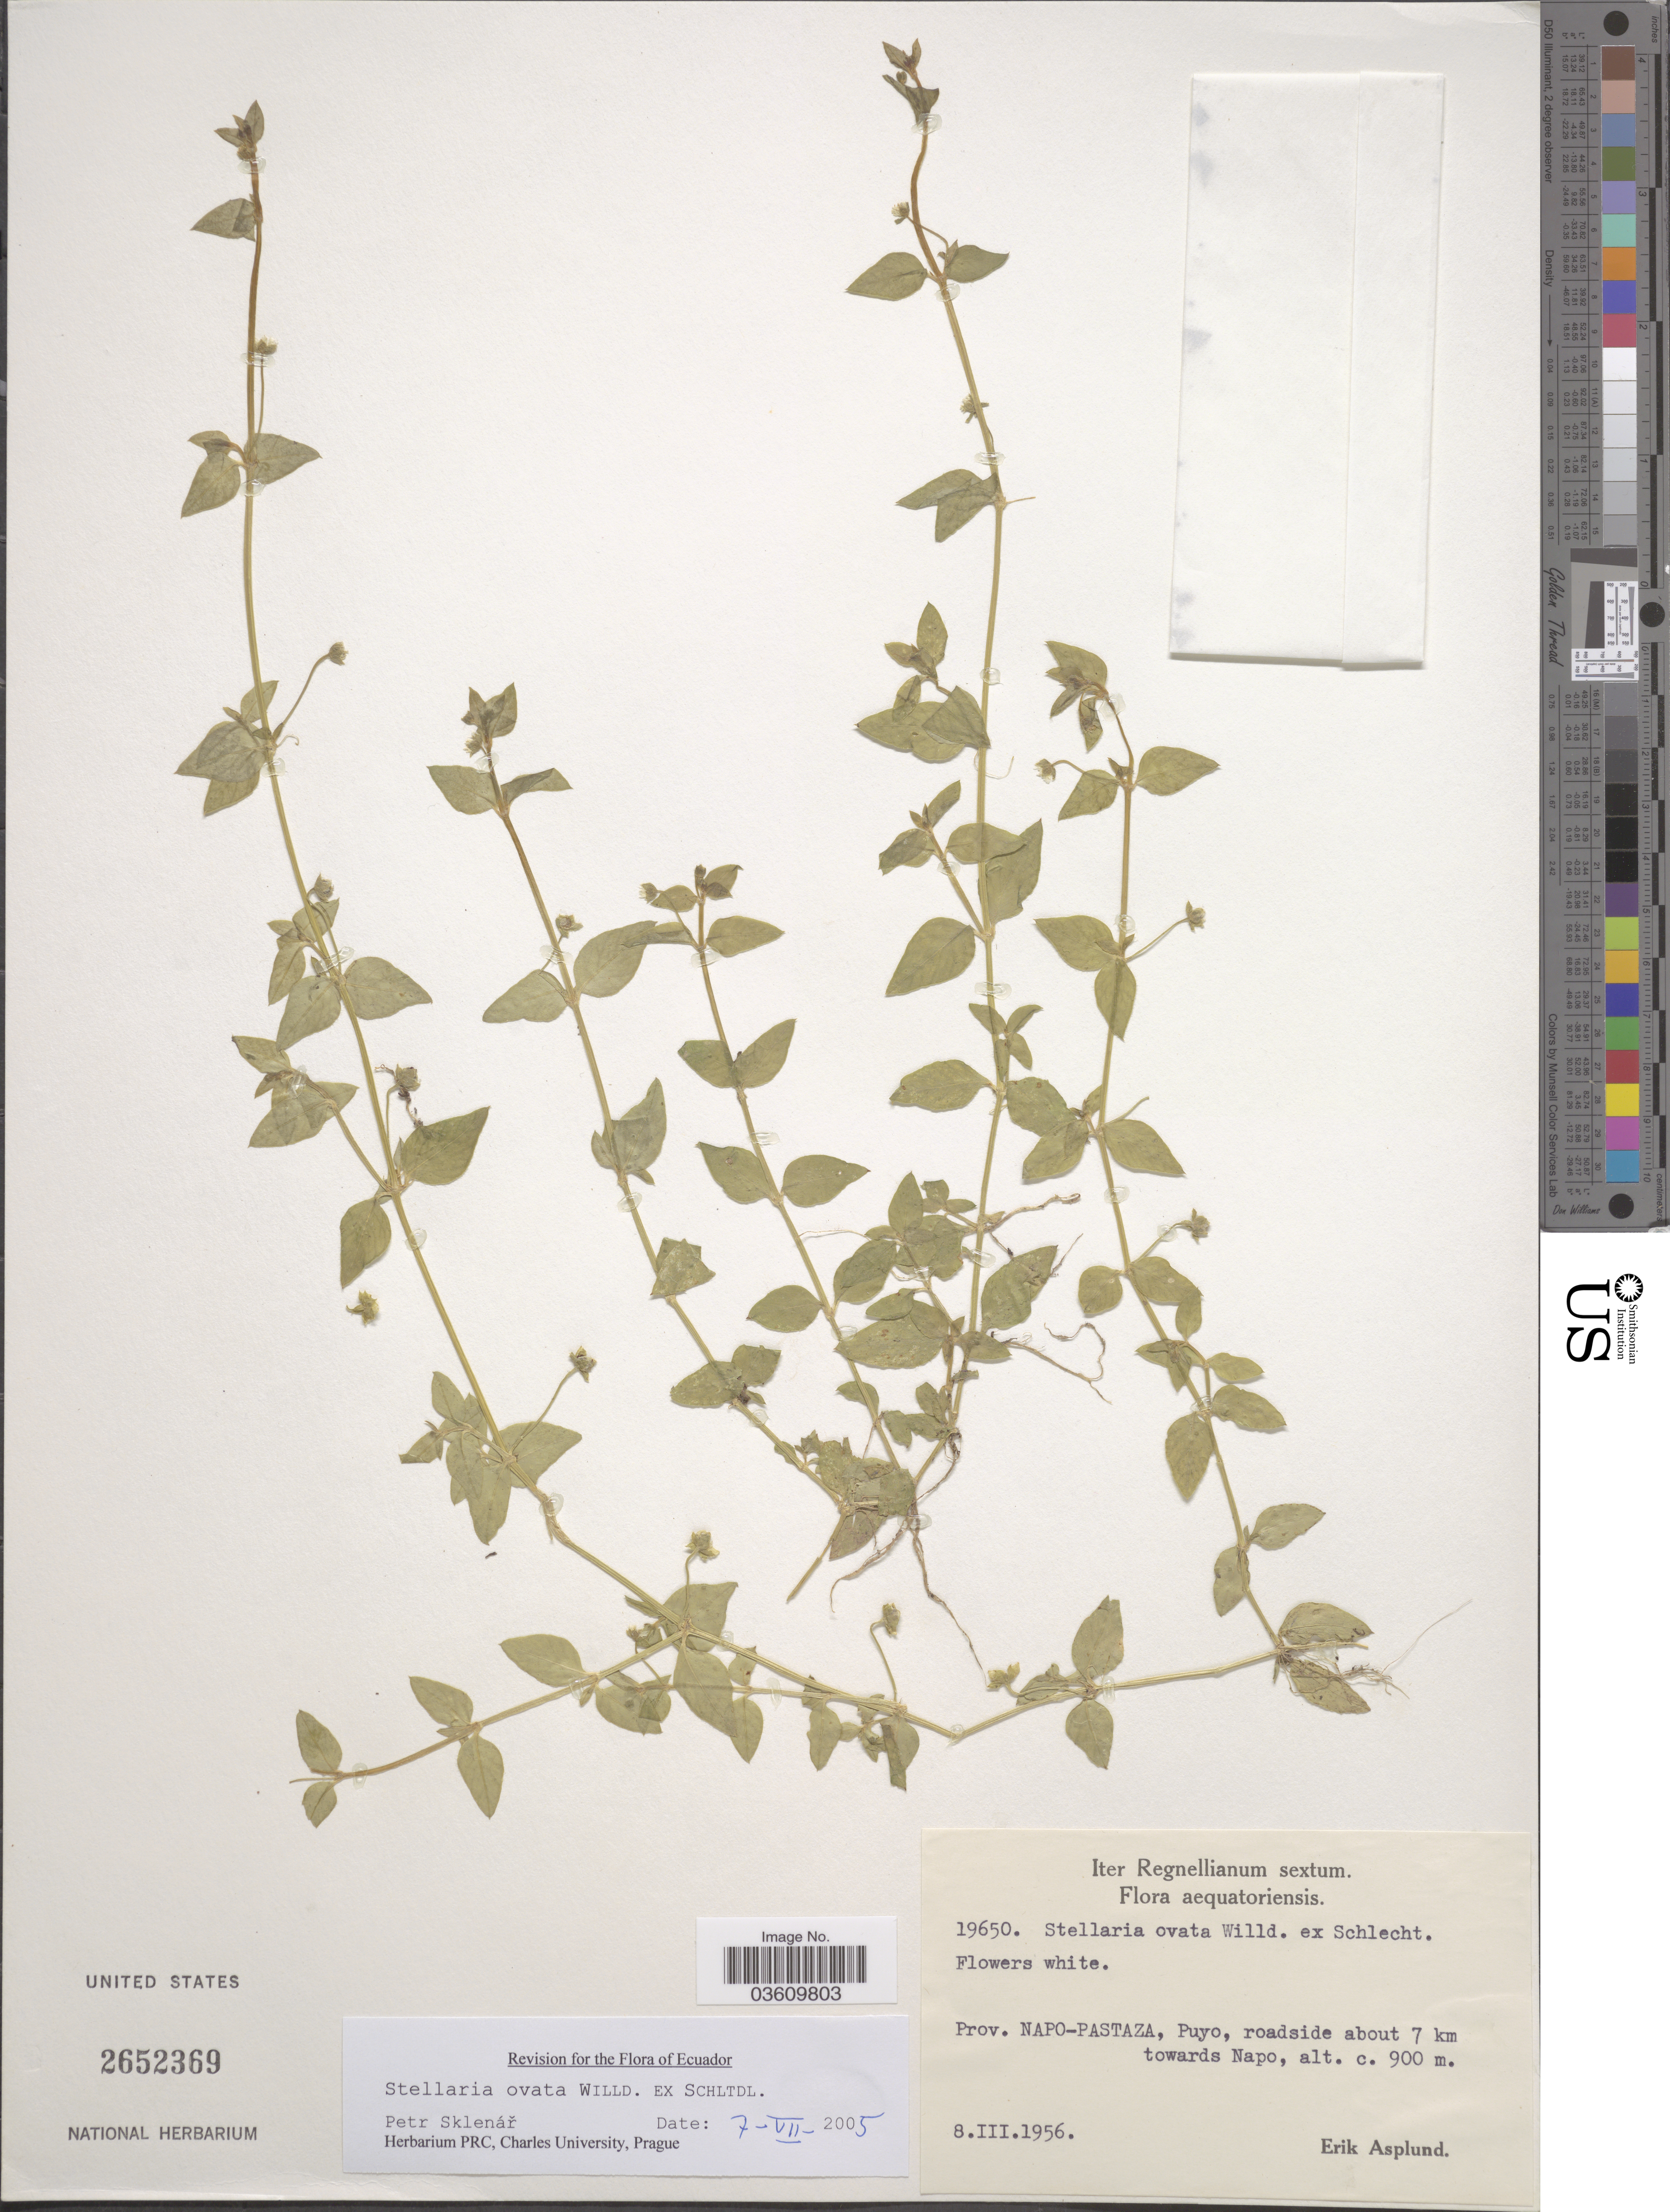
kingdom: Plantae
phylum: Tracheophyta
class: Magnoliopsida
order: Caryophyllales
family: Caryophyllaceae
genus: Stellaria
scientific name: Stellaria ovata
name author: Willd.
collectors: E. Asplund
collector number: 19650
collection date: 1956-03-08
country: Ecuador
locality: Aequatoriensis. Prov. Napo-Pastaza, Puyo, roadside about 7 km towards Napo.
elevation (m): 900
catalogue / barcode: US 2652369